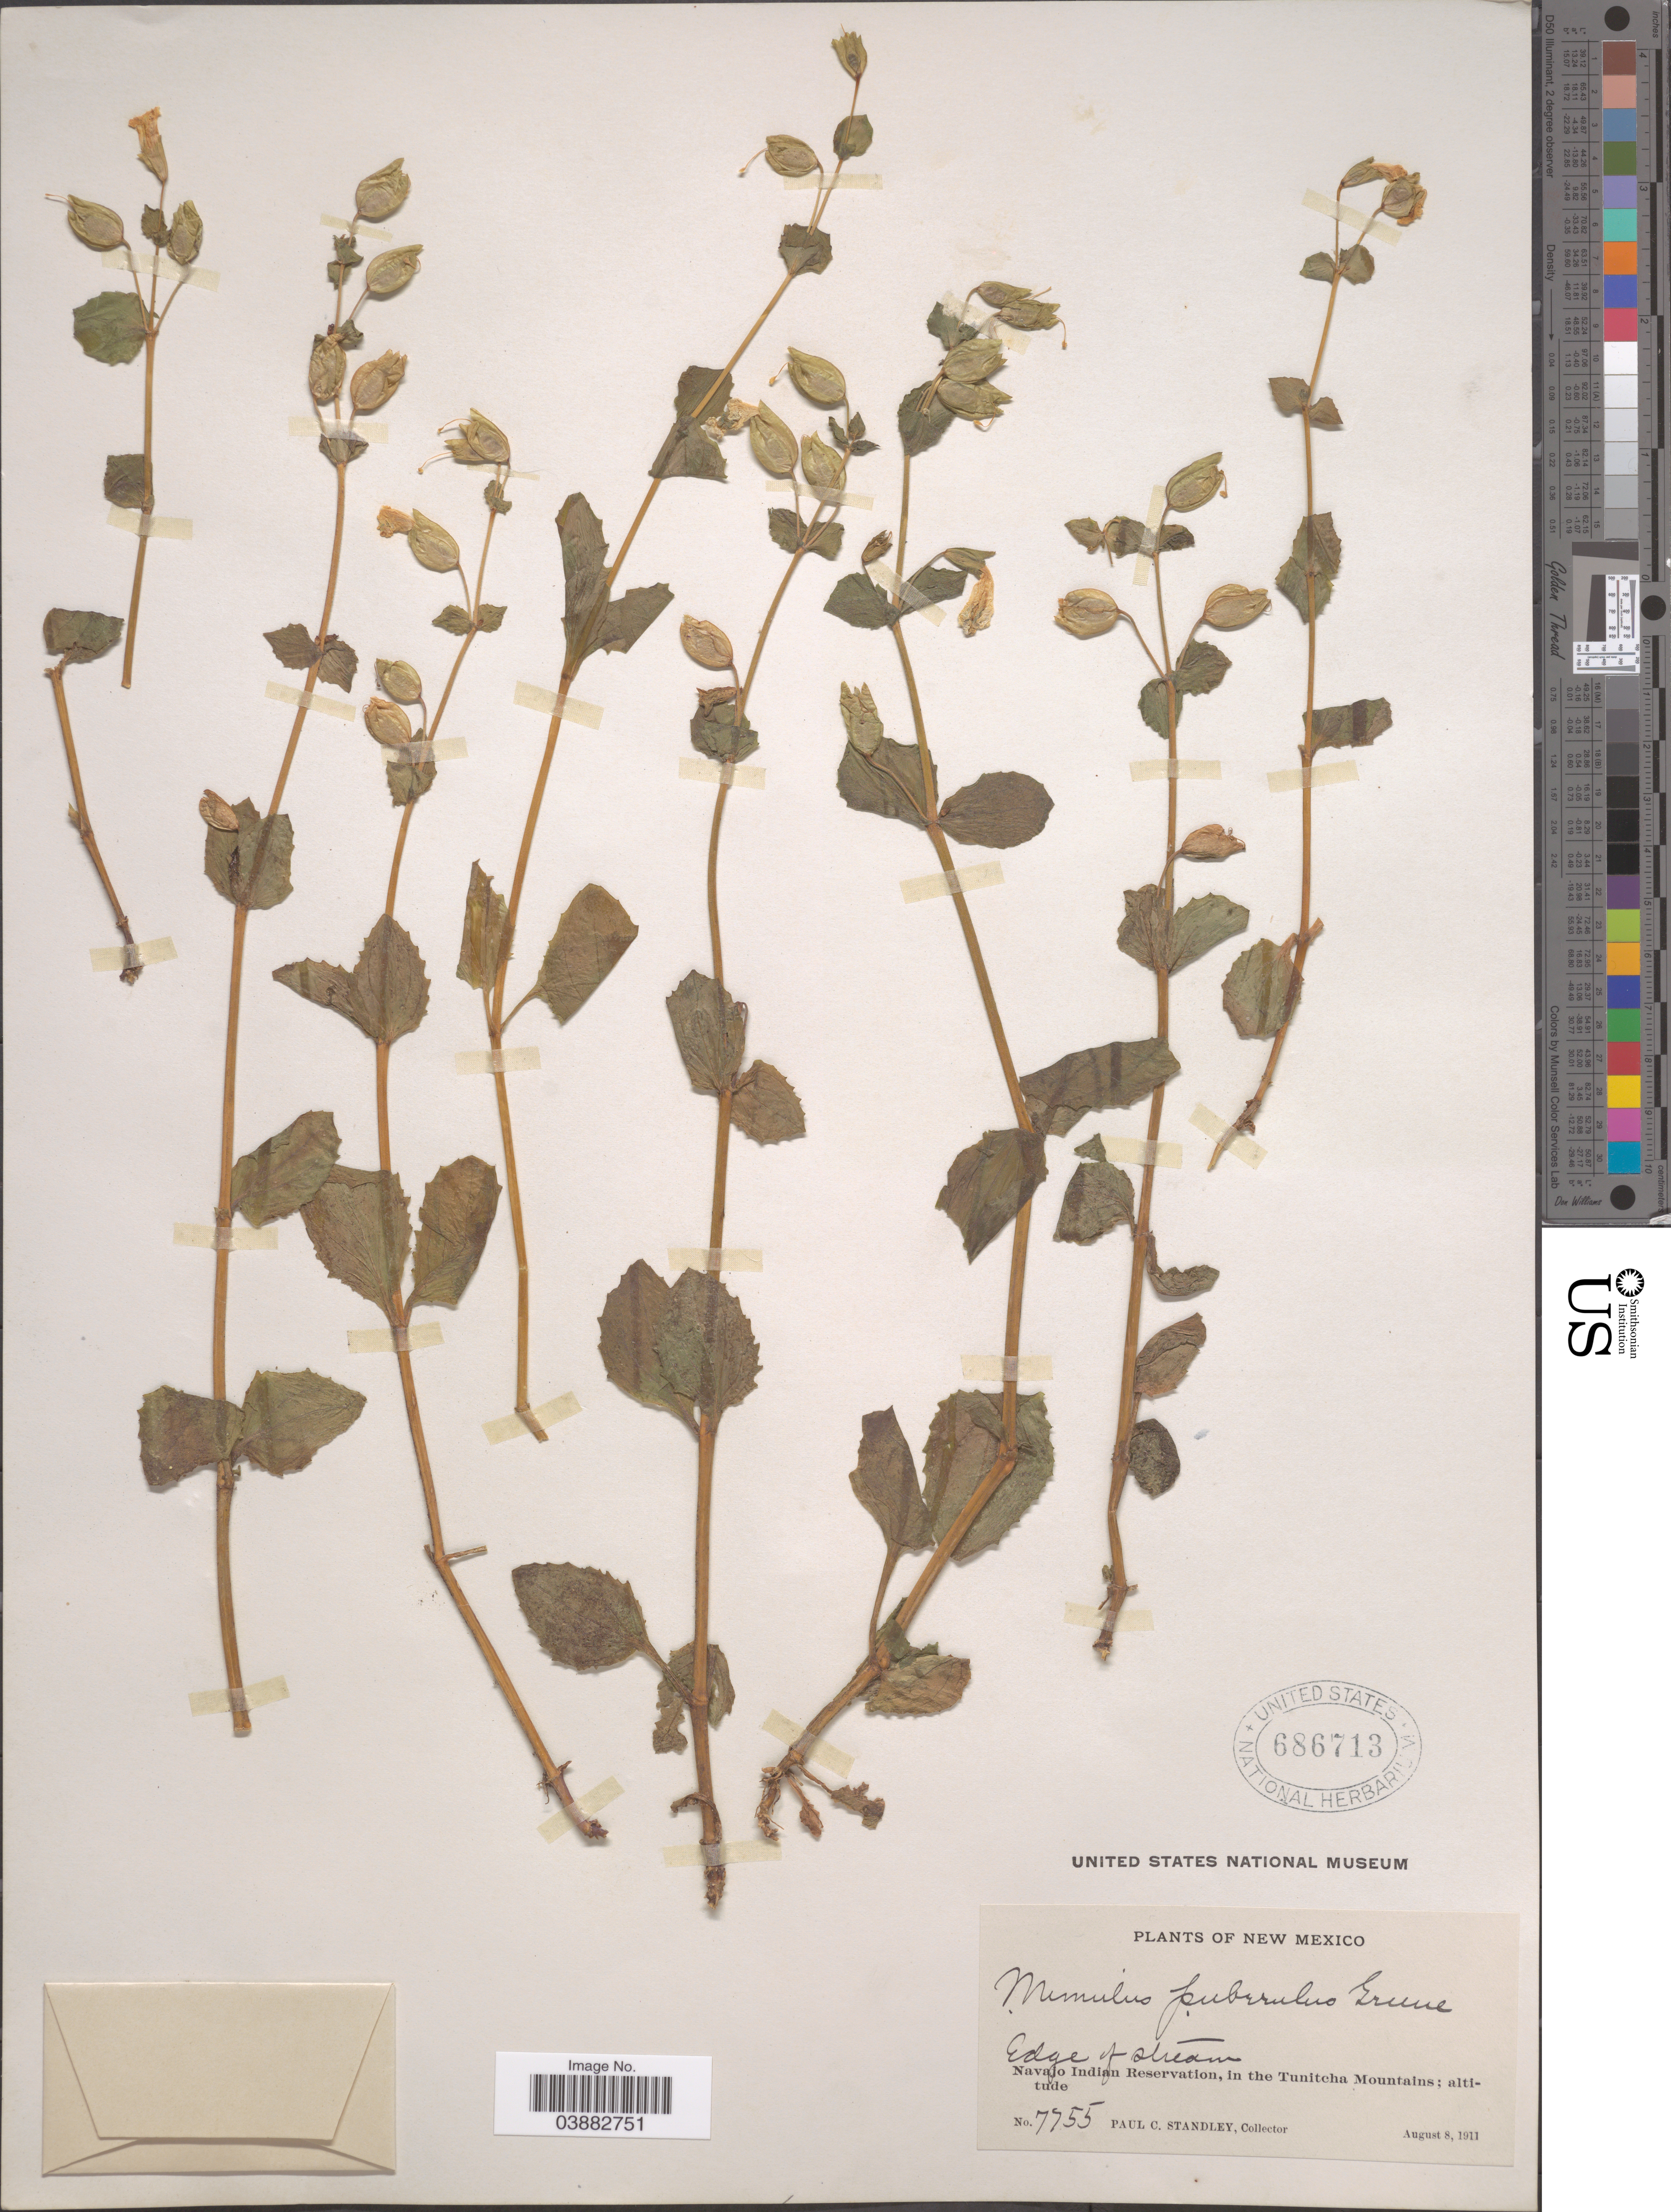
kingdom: Plantae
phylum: Tracheophyta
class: Magnoliopsida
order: Lamiales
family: Phrymaceae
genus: Mimulus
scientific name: Mimulus puberulus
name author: Gand.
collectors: P. C. Standley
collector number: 7755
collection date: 1911-08-08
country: United States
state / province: New Mexico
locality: Edge of stream. Navajo Indian Reservation, in the Tunitcha Mountains.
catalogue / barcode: US 686713